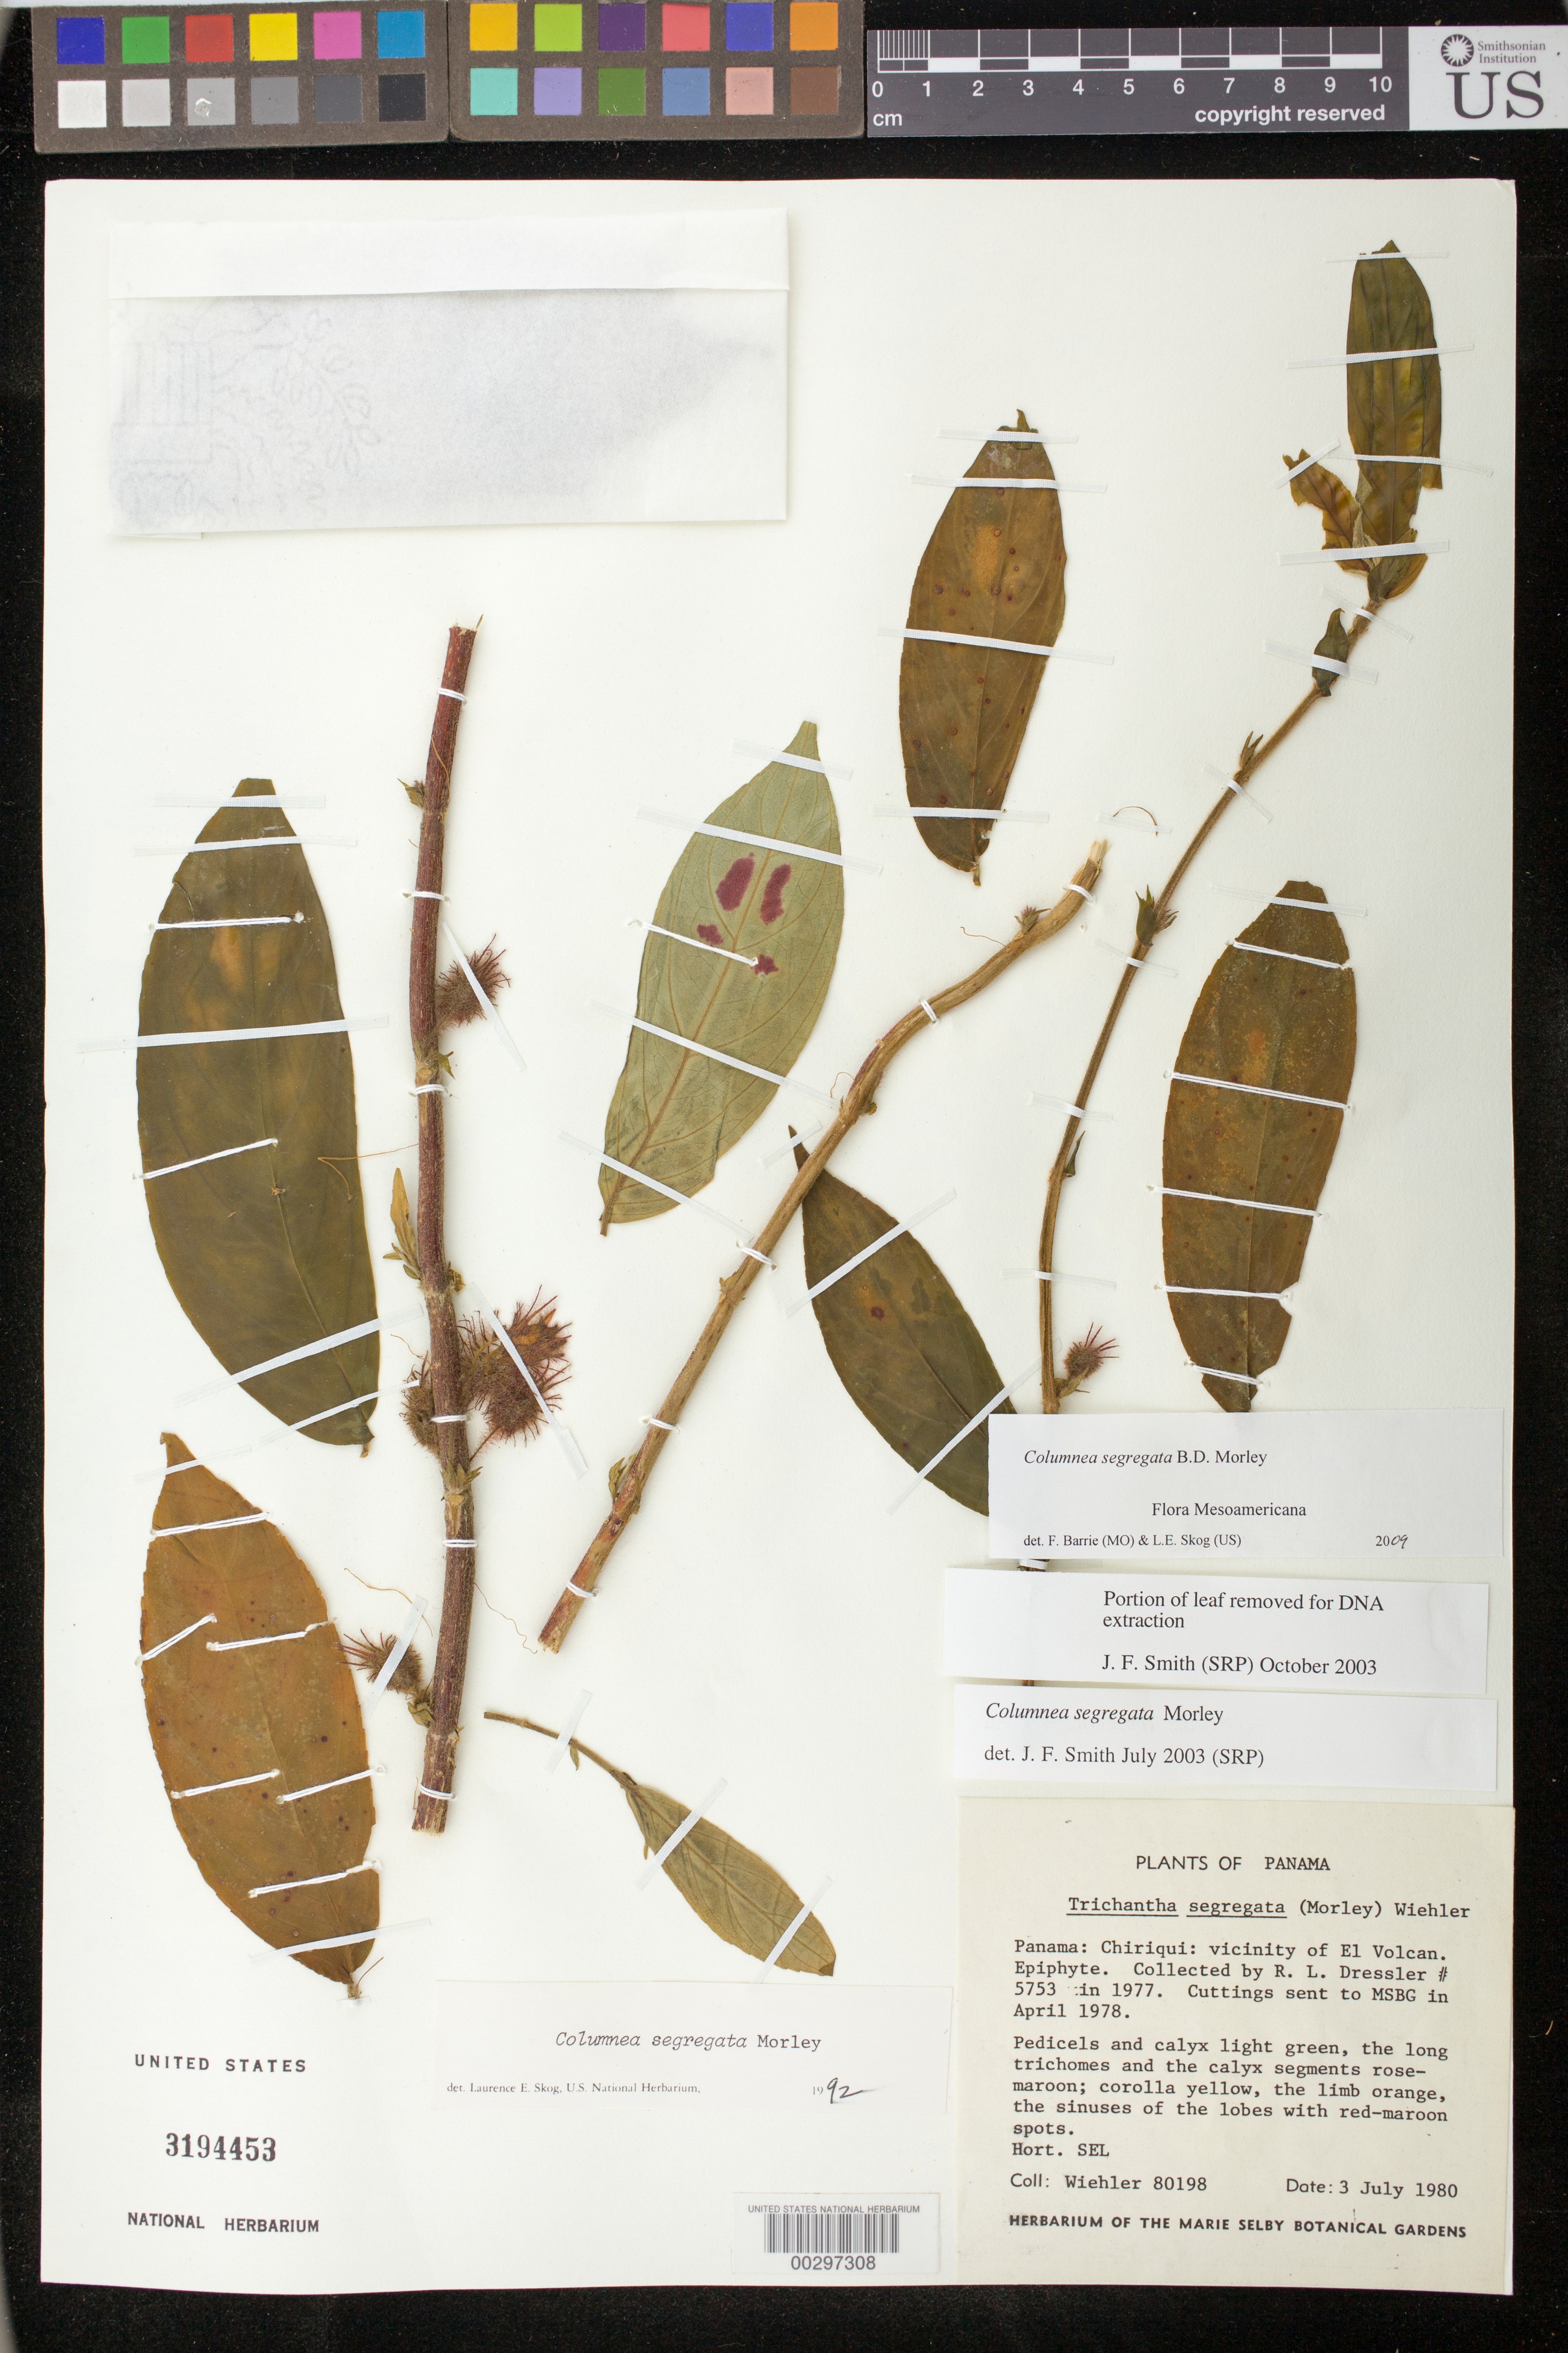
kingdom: Plantae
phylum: Tracheophyta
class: Magnoliopsida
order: Lamiales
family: Gesneriaceae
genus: Columnea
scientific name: Columnea segregata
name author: B.D. Morley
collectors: H. J. Wiehler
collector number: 80198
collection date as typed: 03 Jul 1980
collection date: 1980-07-03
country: Panama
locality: Panama: Chiriqui, El Volcan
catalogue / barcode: US 3194453